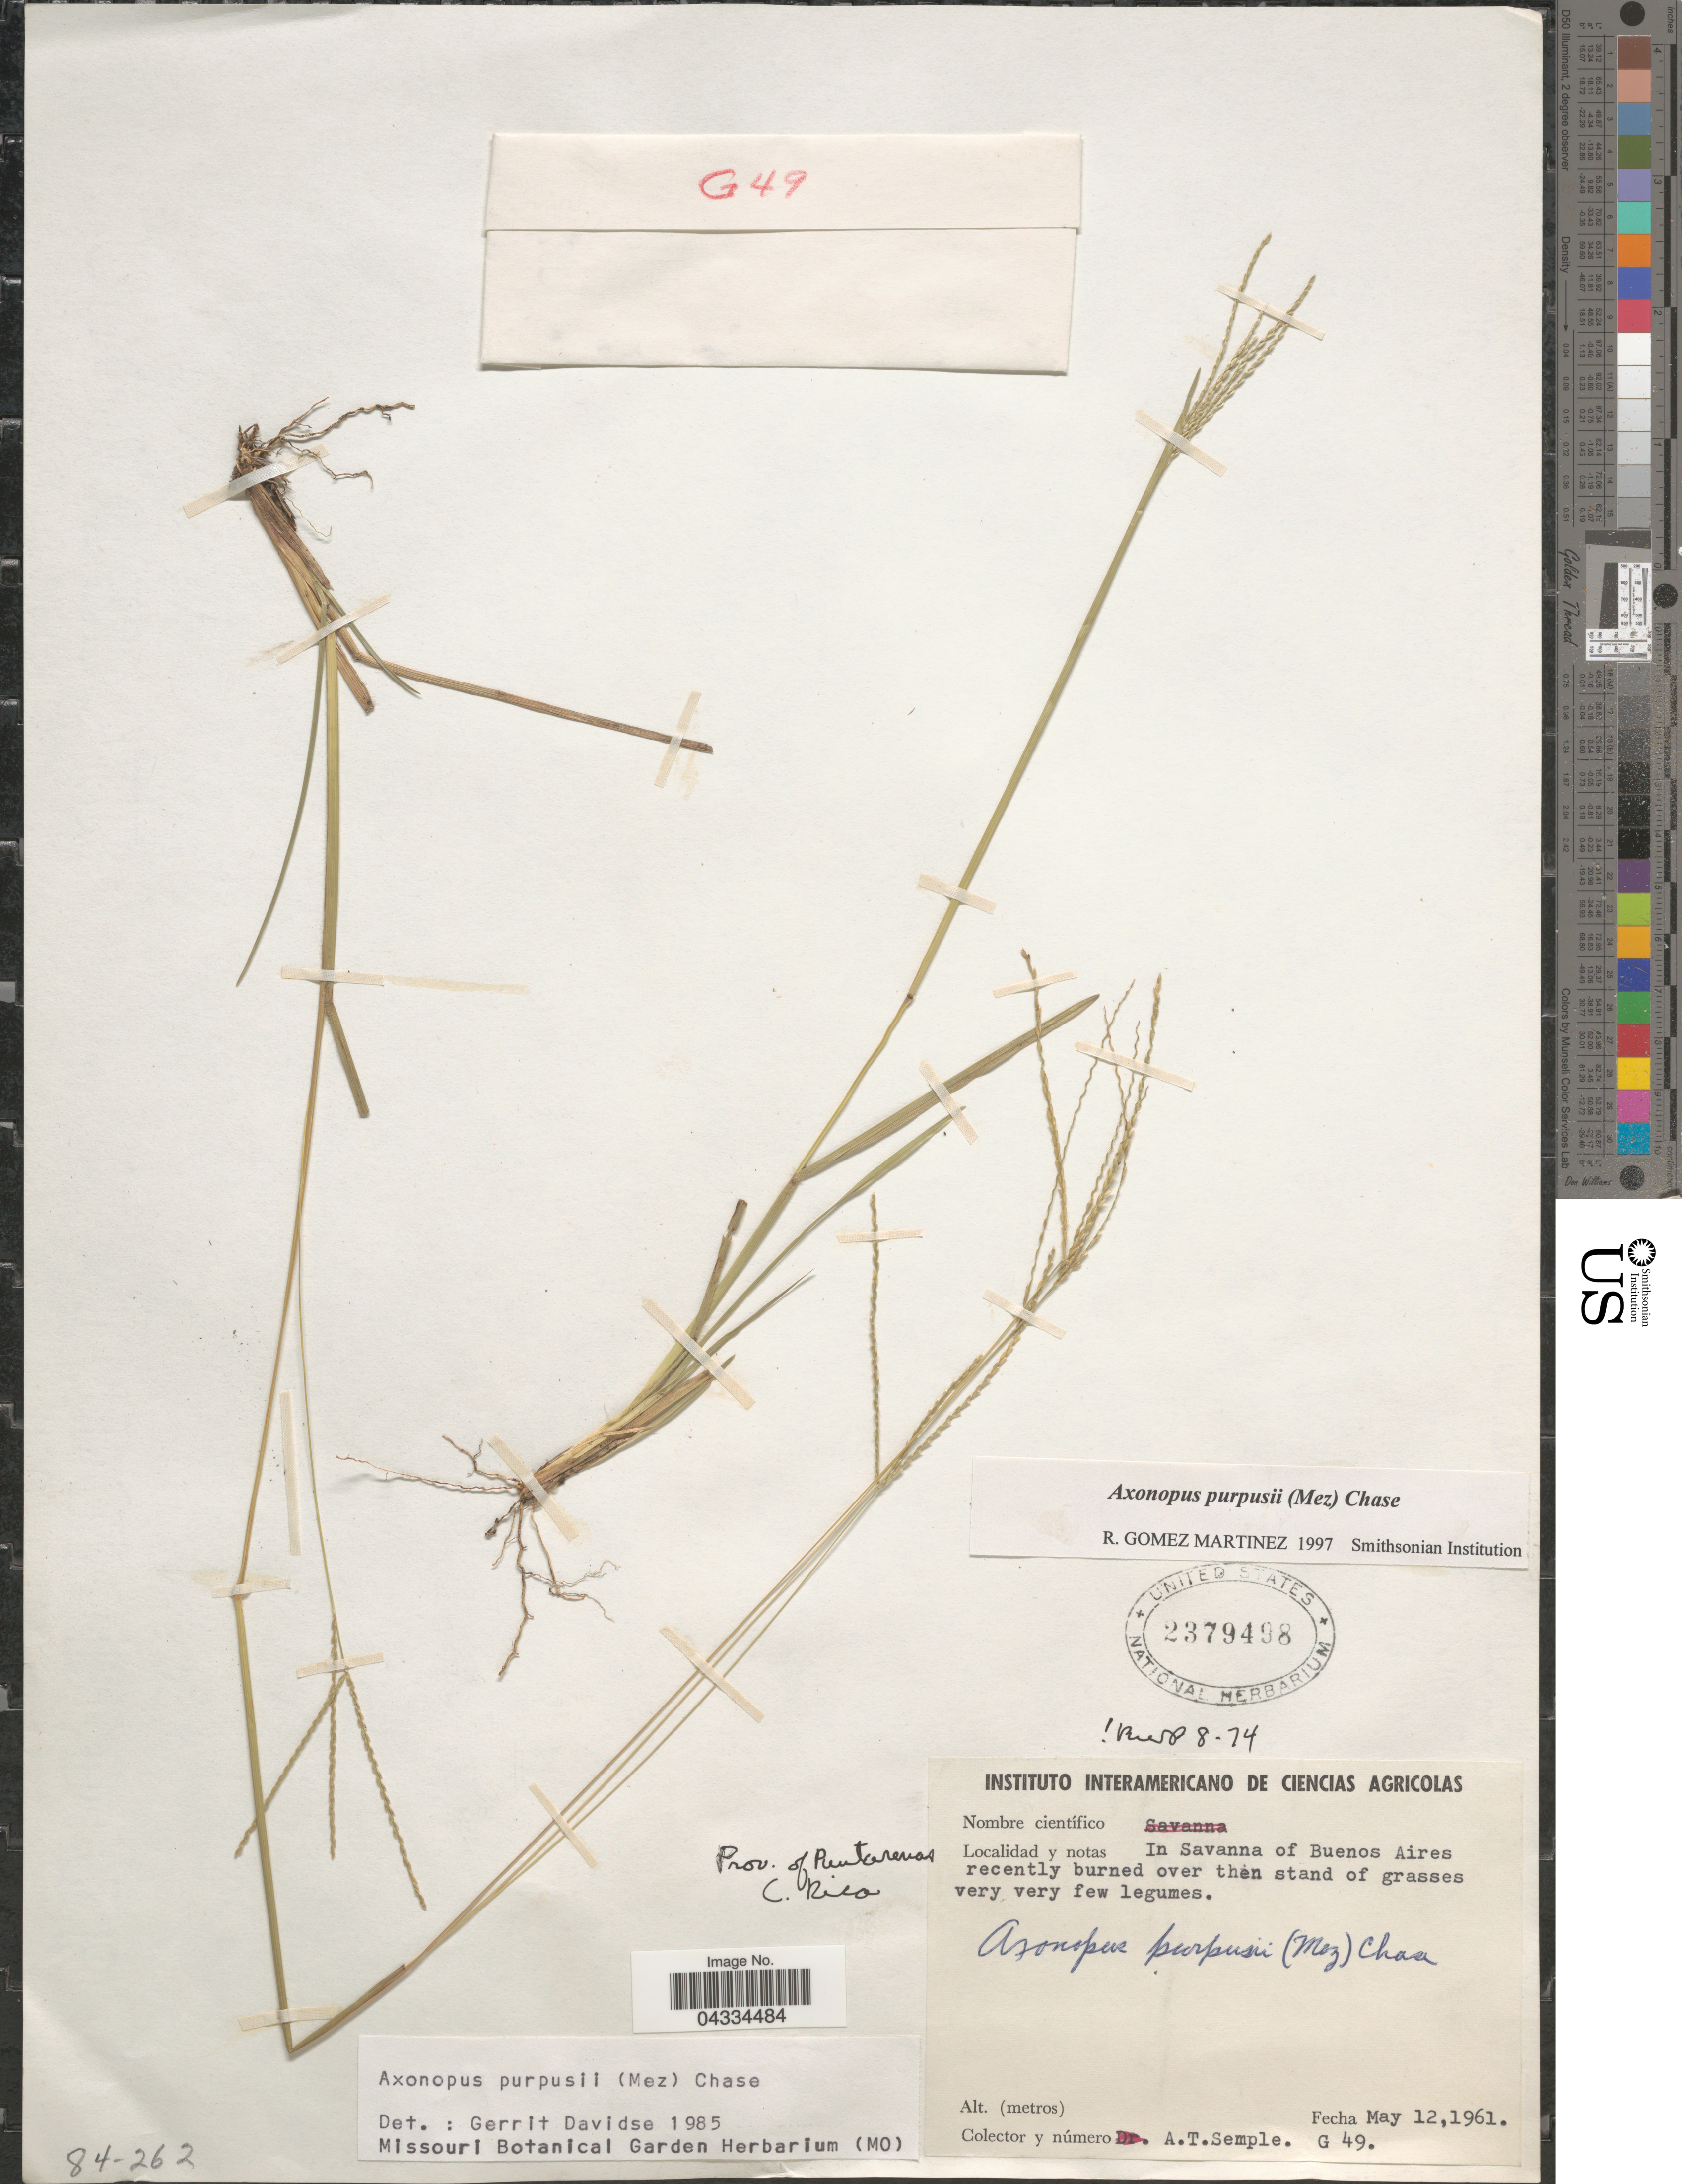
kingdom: Plantae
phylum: Tracheophyta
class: Liliopsida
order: Poales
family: Poaceae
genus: Axonopus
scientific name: Axonopus purpusii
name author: (Mez) Chase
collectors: A. Semple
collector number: G49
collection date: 1961-05-12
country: Costa Rica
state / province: Puntarenas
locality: In Savanna of Buenos Aires.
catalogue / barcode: US 2379498